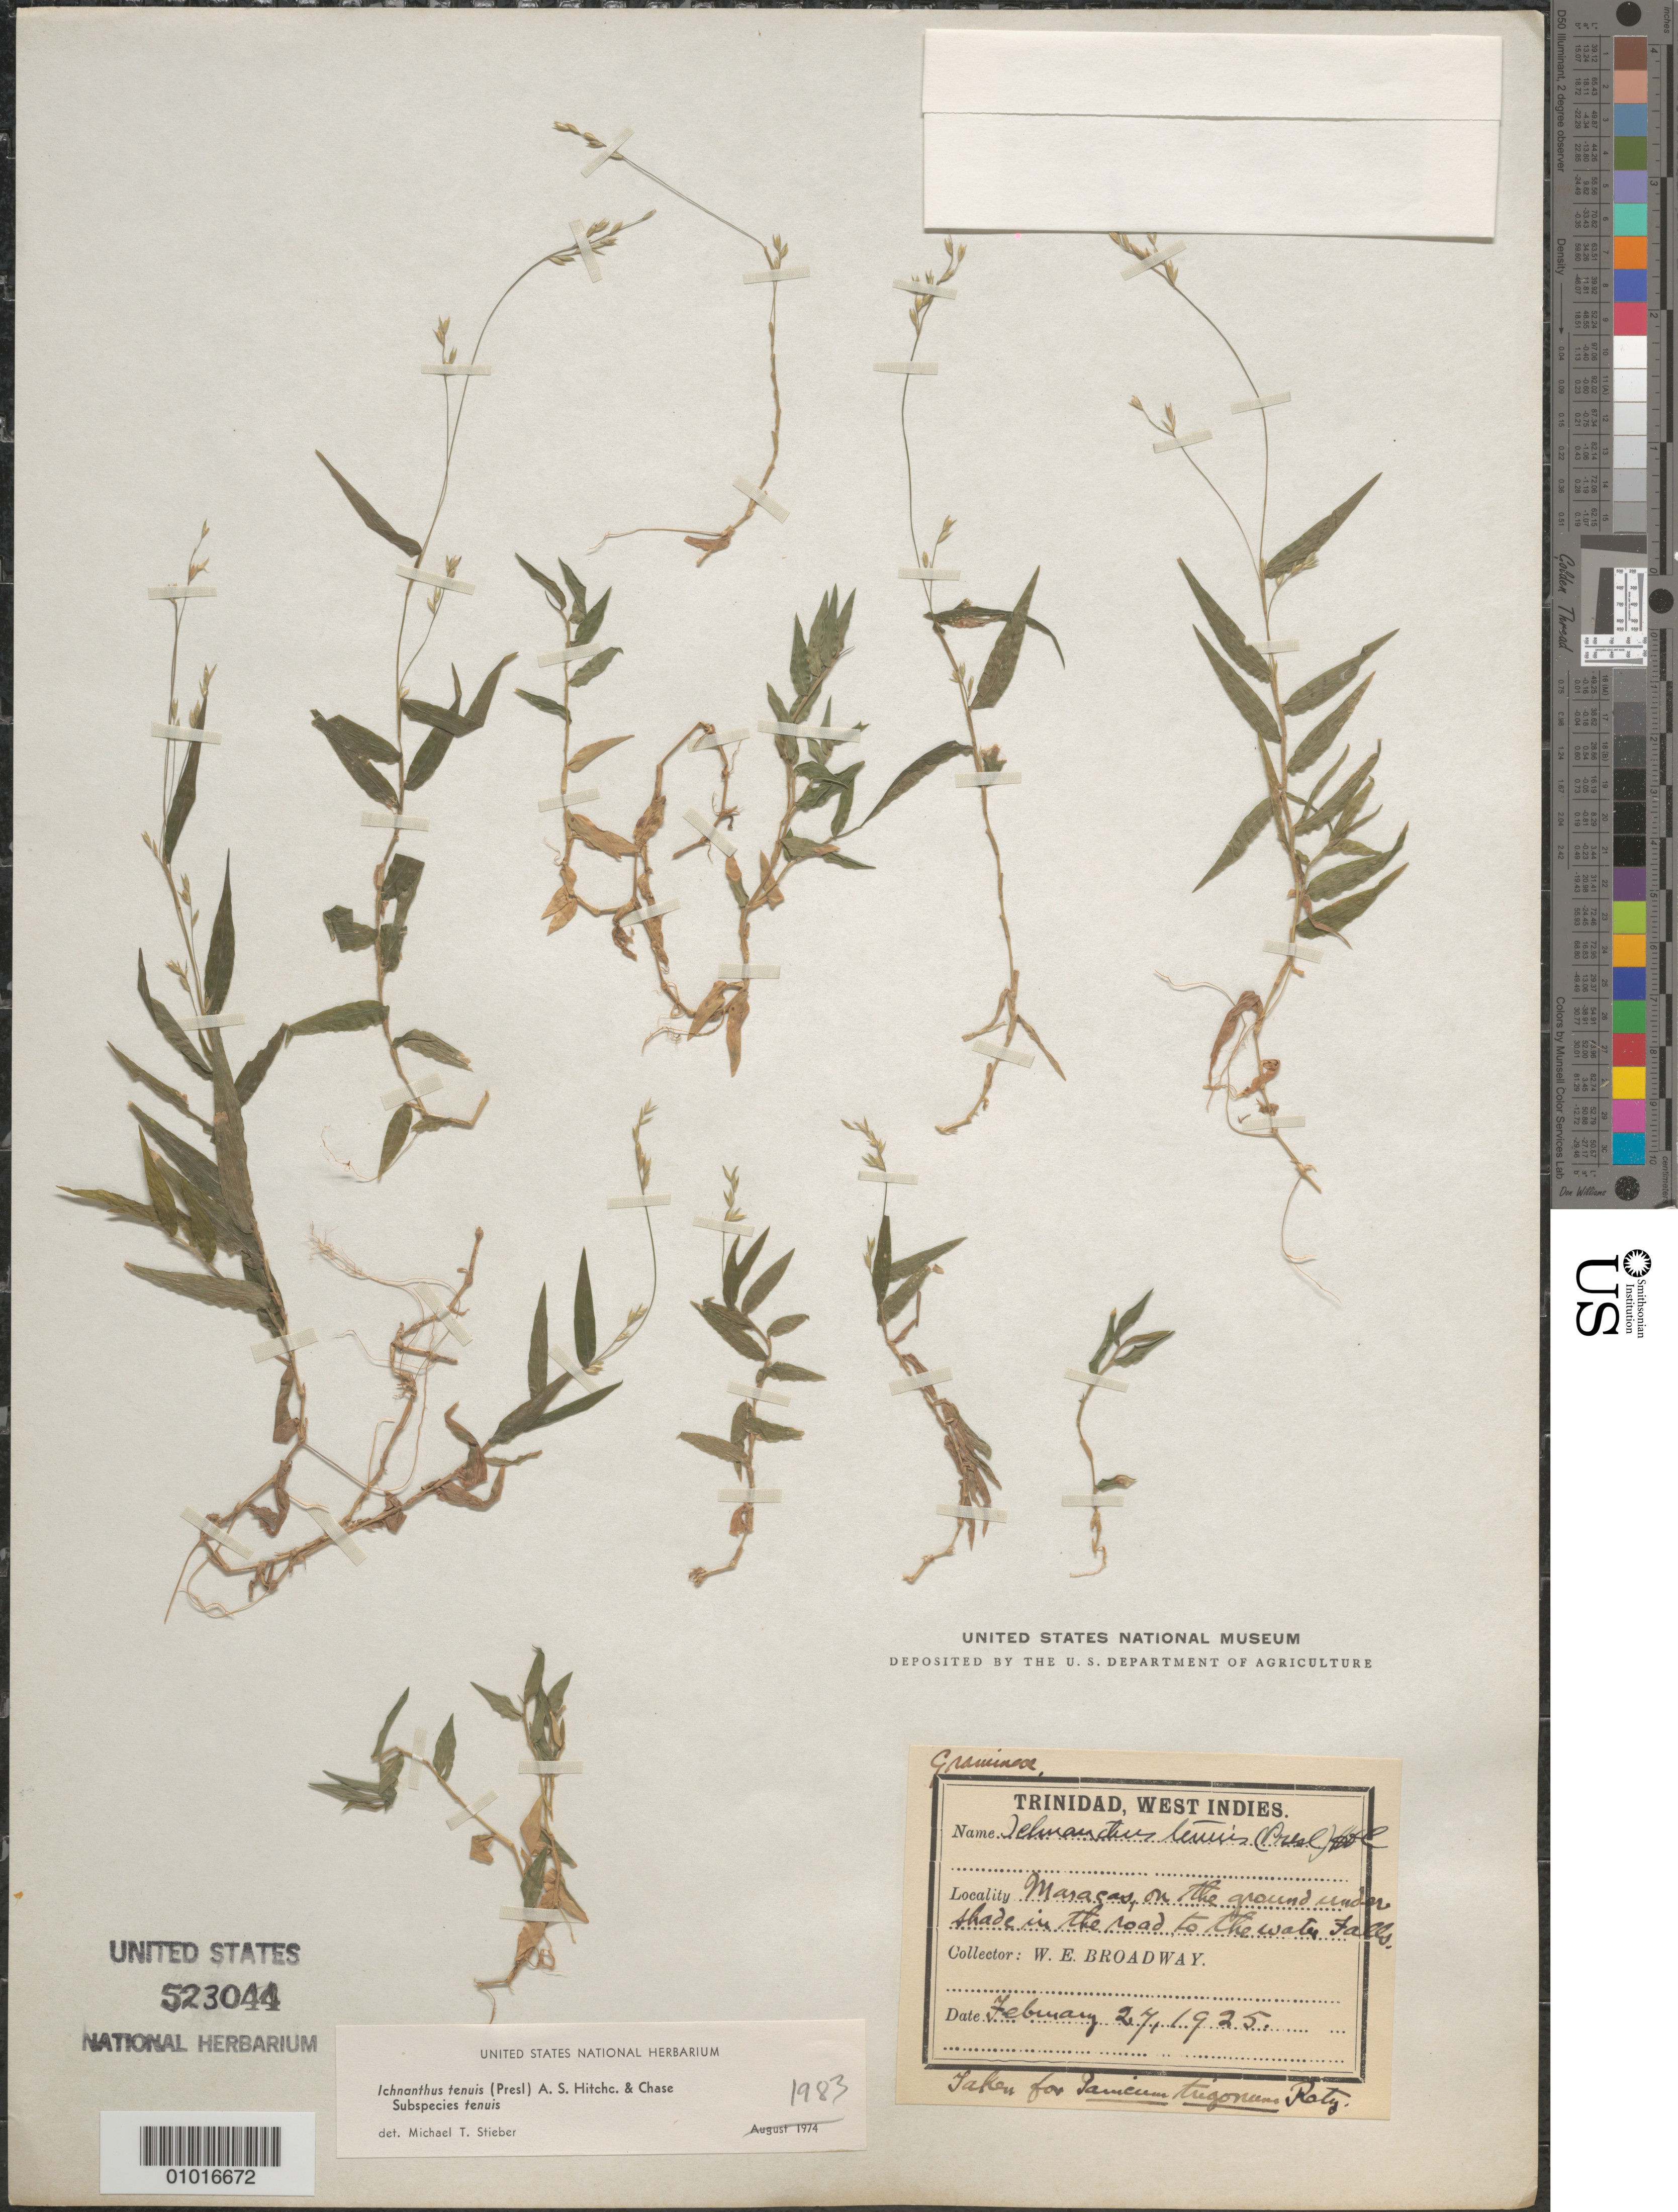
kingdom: Plantae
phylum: Tracheophyta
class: Liliopsida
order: Poales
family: Poaceae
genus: Ichnanthus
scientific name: Ichnanthus tenuis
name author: (J. Presl) Hitchc. & Chase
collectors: W. E. Broadway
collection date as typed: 24 Feb 1925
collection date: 1925-02-24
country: Trinidad and Tobago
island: Trinidad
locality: Maragras, on the road to the water falls.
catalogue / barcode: US 523044